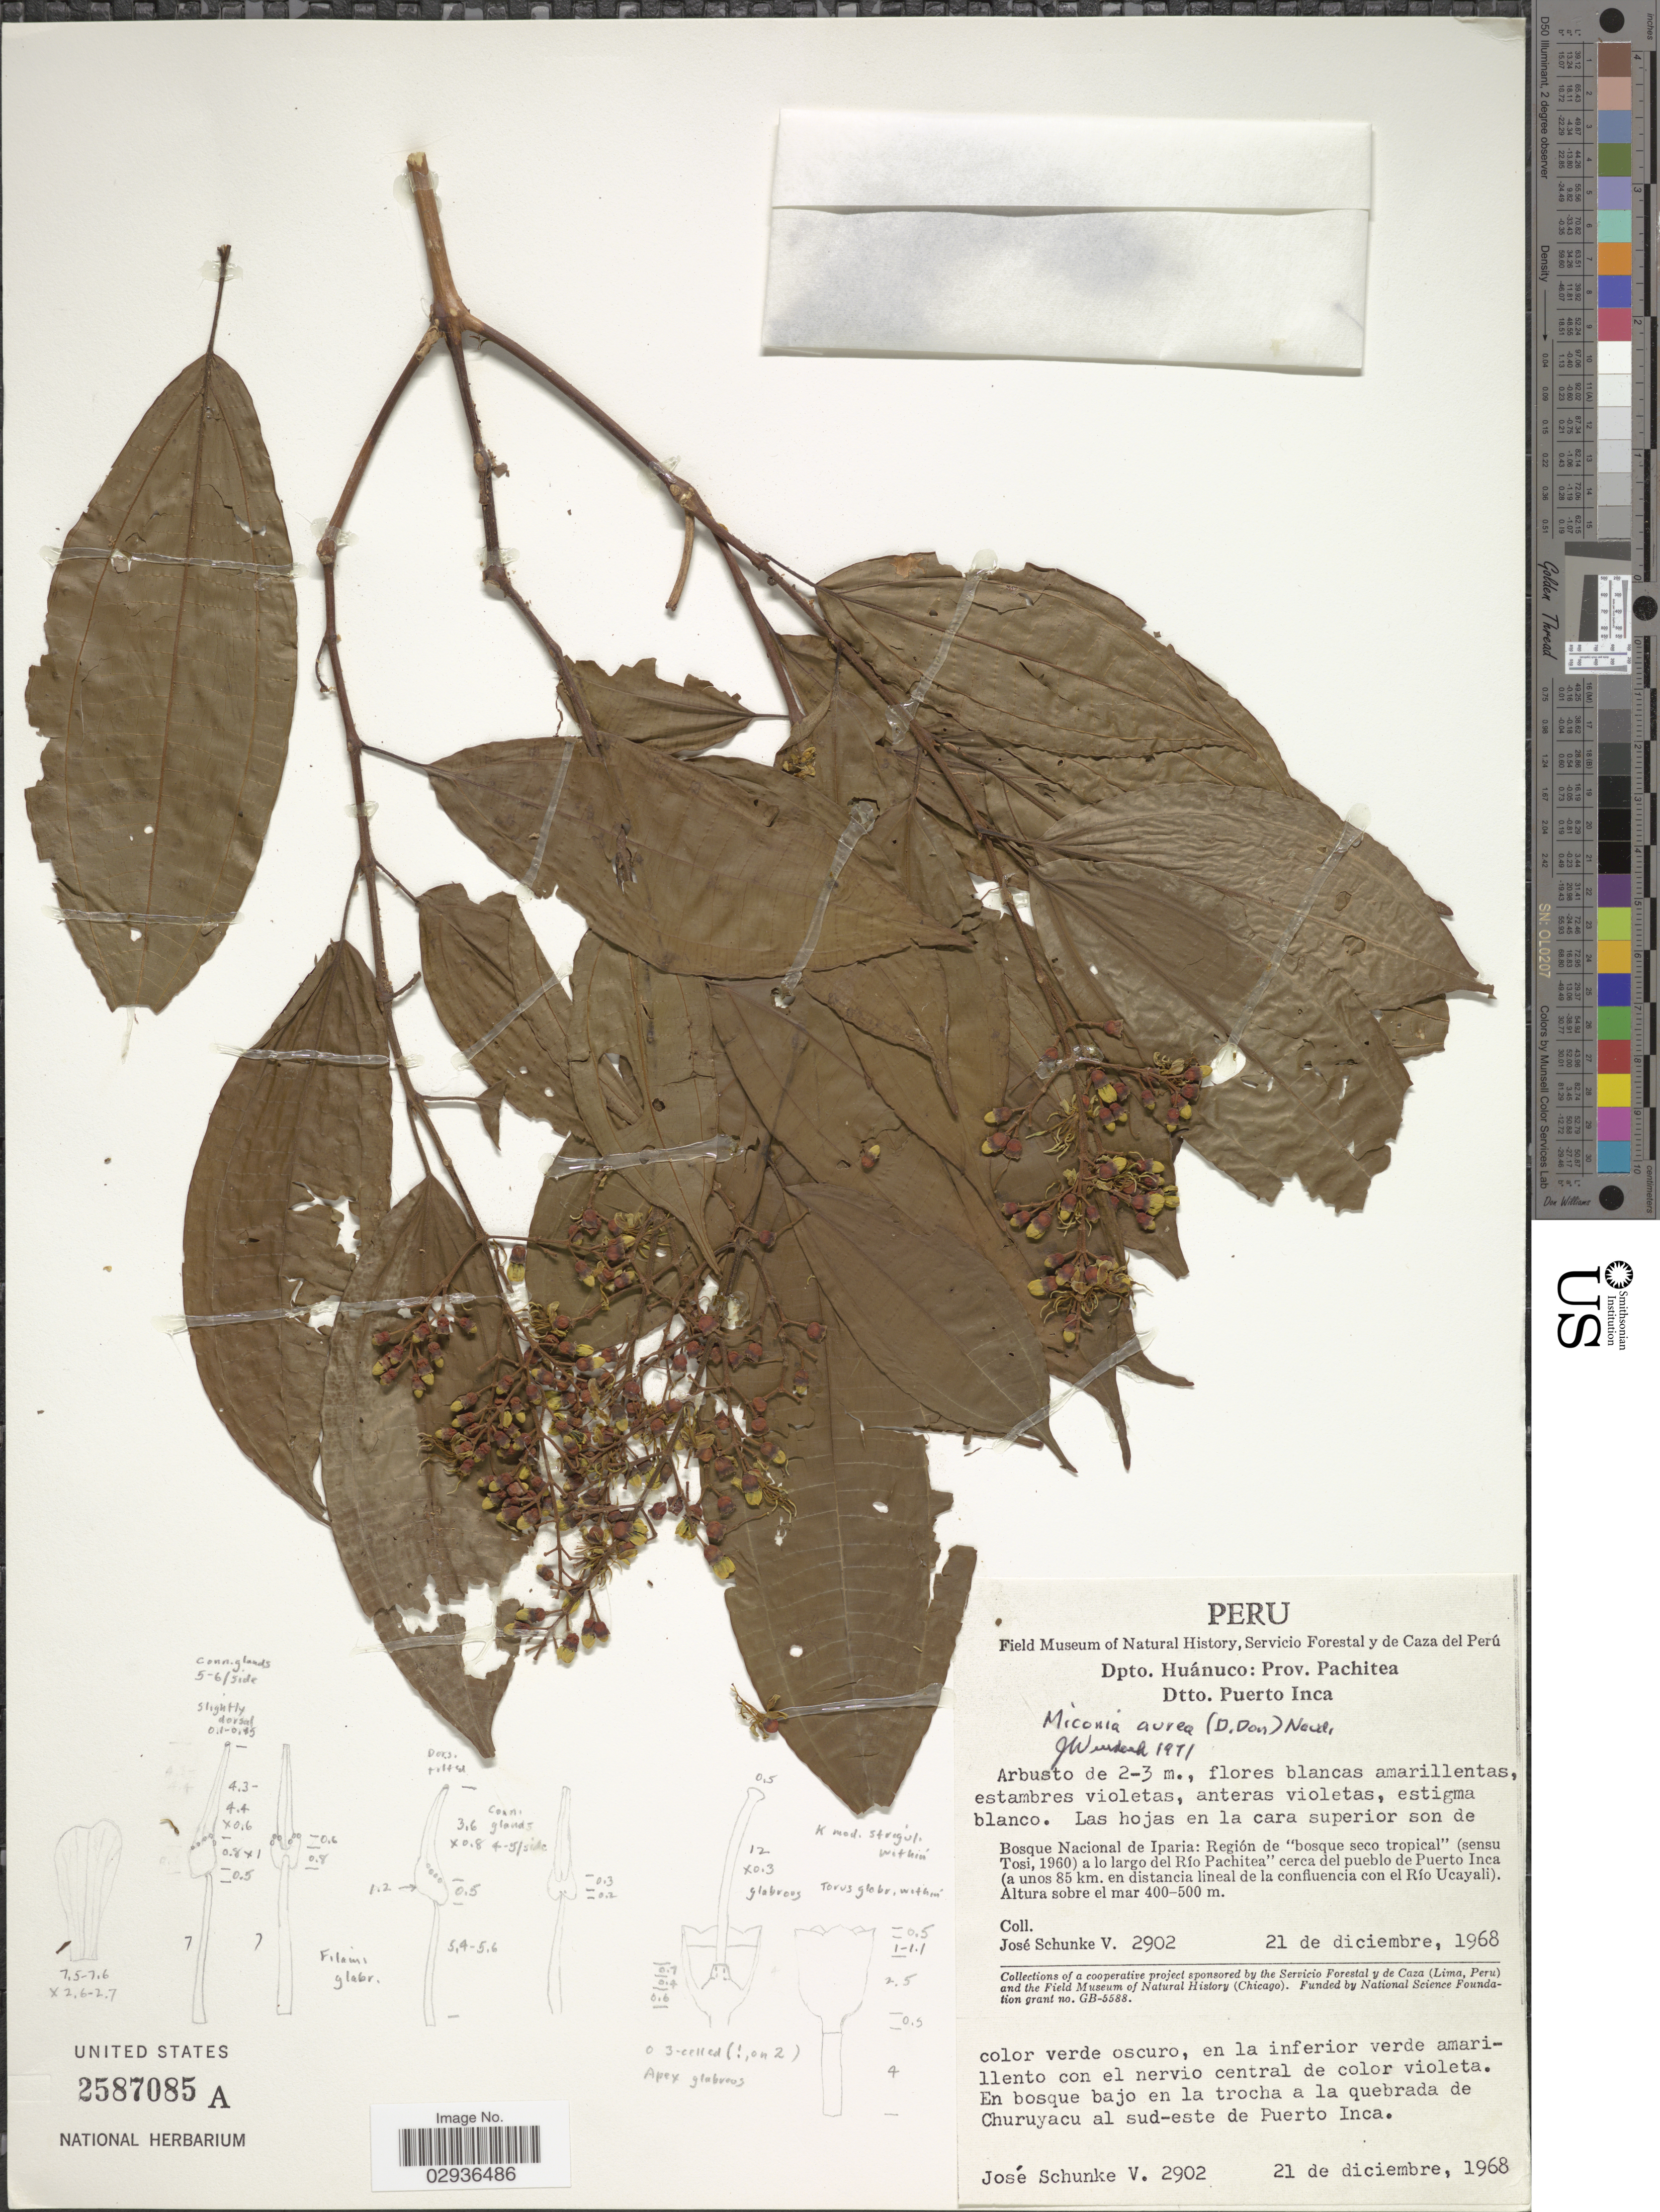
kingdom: Plantae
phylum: Tracheophyta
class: Magnoliopsida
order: Myrtales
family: Melastomataceae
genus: Miconia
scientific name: Miconia aurea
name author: (D. Don) Naudin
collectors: J. Schunke Vigo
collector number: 2902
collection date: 1968-12-21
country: Peru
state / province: Huánuco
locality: Dpto. Huánuco: Prov. Pachitea, Dtto. Puerto Inca, Bosque Nacional de Iparia: Región de "bosque seco tropical" (sensu Tosi, 1960) a lo largo del Río Pachitea cerca del pueblo de Puerto Inca (a unos 85 km. en distancia lineal de la confluencia con el Río Ucayali). En bosque bajo en la trocha a la quebrada de Churuyacu al sud-este de Puerto Inca.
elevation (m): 400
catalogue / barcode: US 2587085A